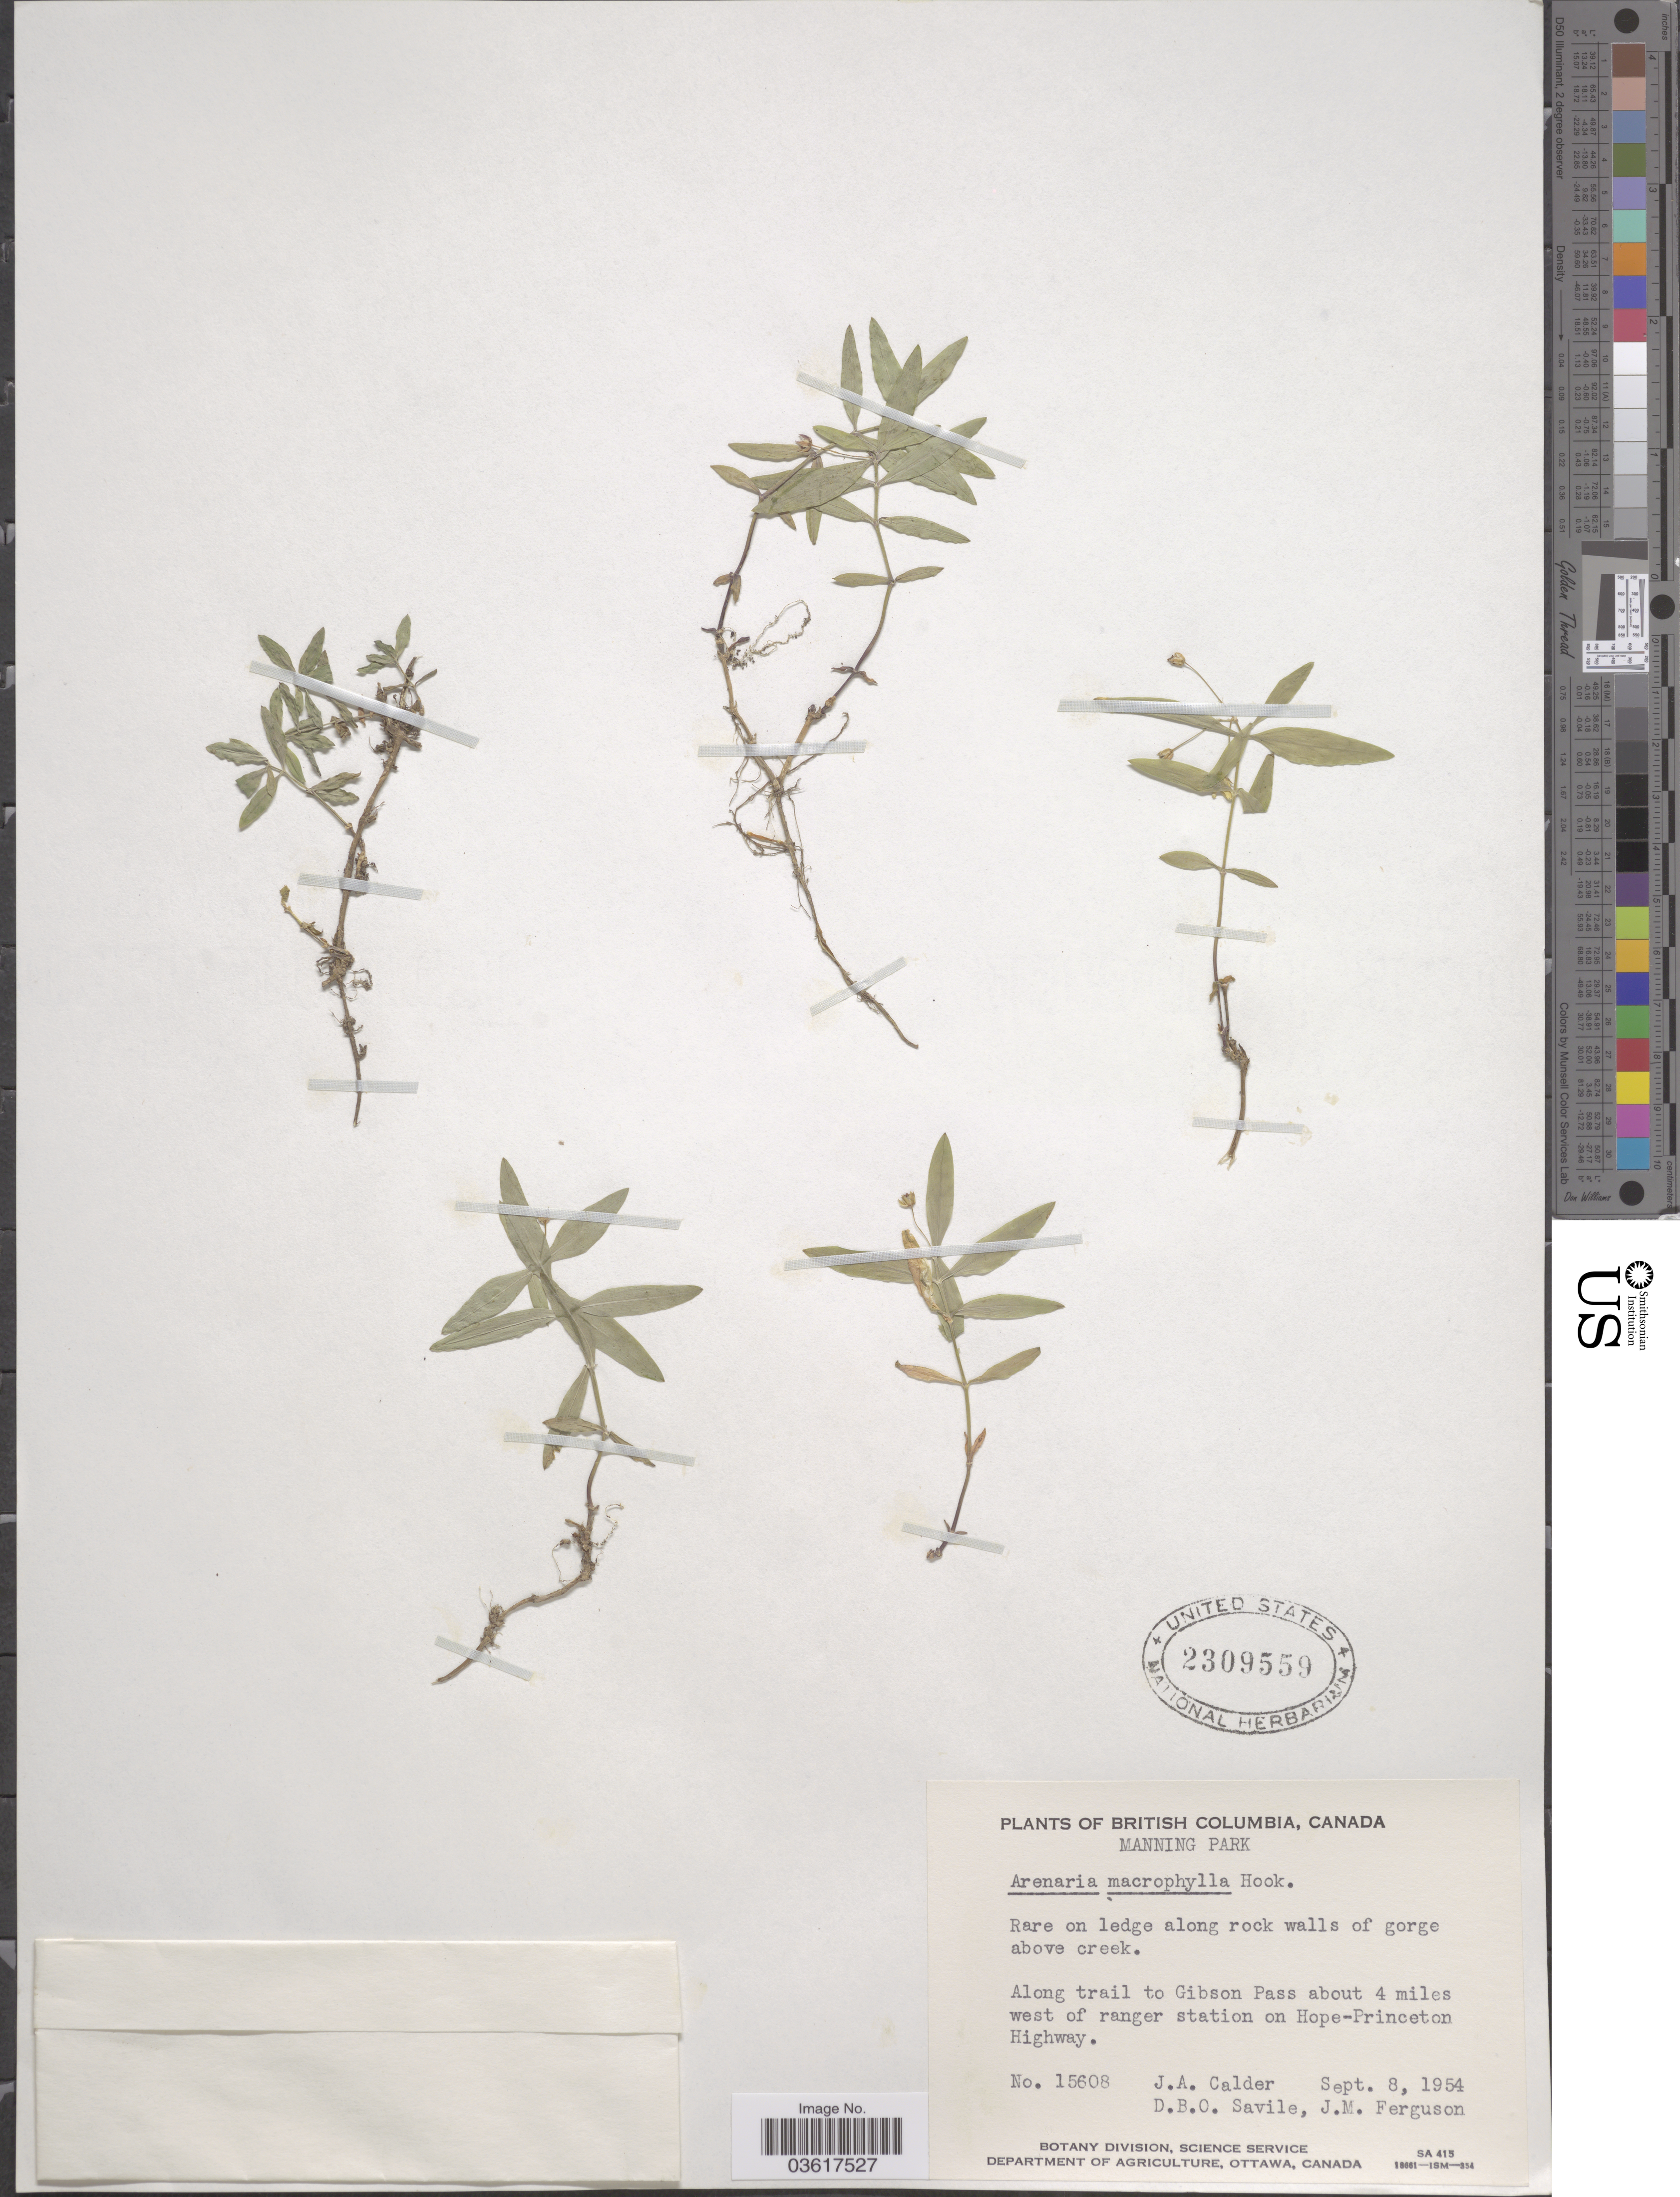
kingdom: Plantae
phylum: Tracheophyta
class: Magnoliopsida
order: Caryophyllales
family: Caryophyllaceae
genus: Moehringia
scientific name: Moehringia macrophylla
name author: (Hook.) Fenzl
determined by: Strong, Mark T., (BOT), Smithsonian Institution - National Museum of Natural History (UNITED STATES)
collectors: J. A. Calder, D. Savile & J. M. Ferguson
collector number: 15608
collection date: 1954-09-08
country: Canada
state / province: British Columbia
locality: Manning Park. Along trail to Gibson Pass about 4 miles west of ranger station on Hope-Princeton Highway.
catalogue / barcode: US 2309559